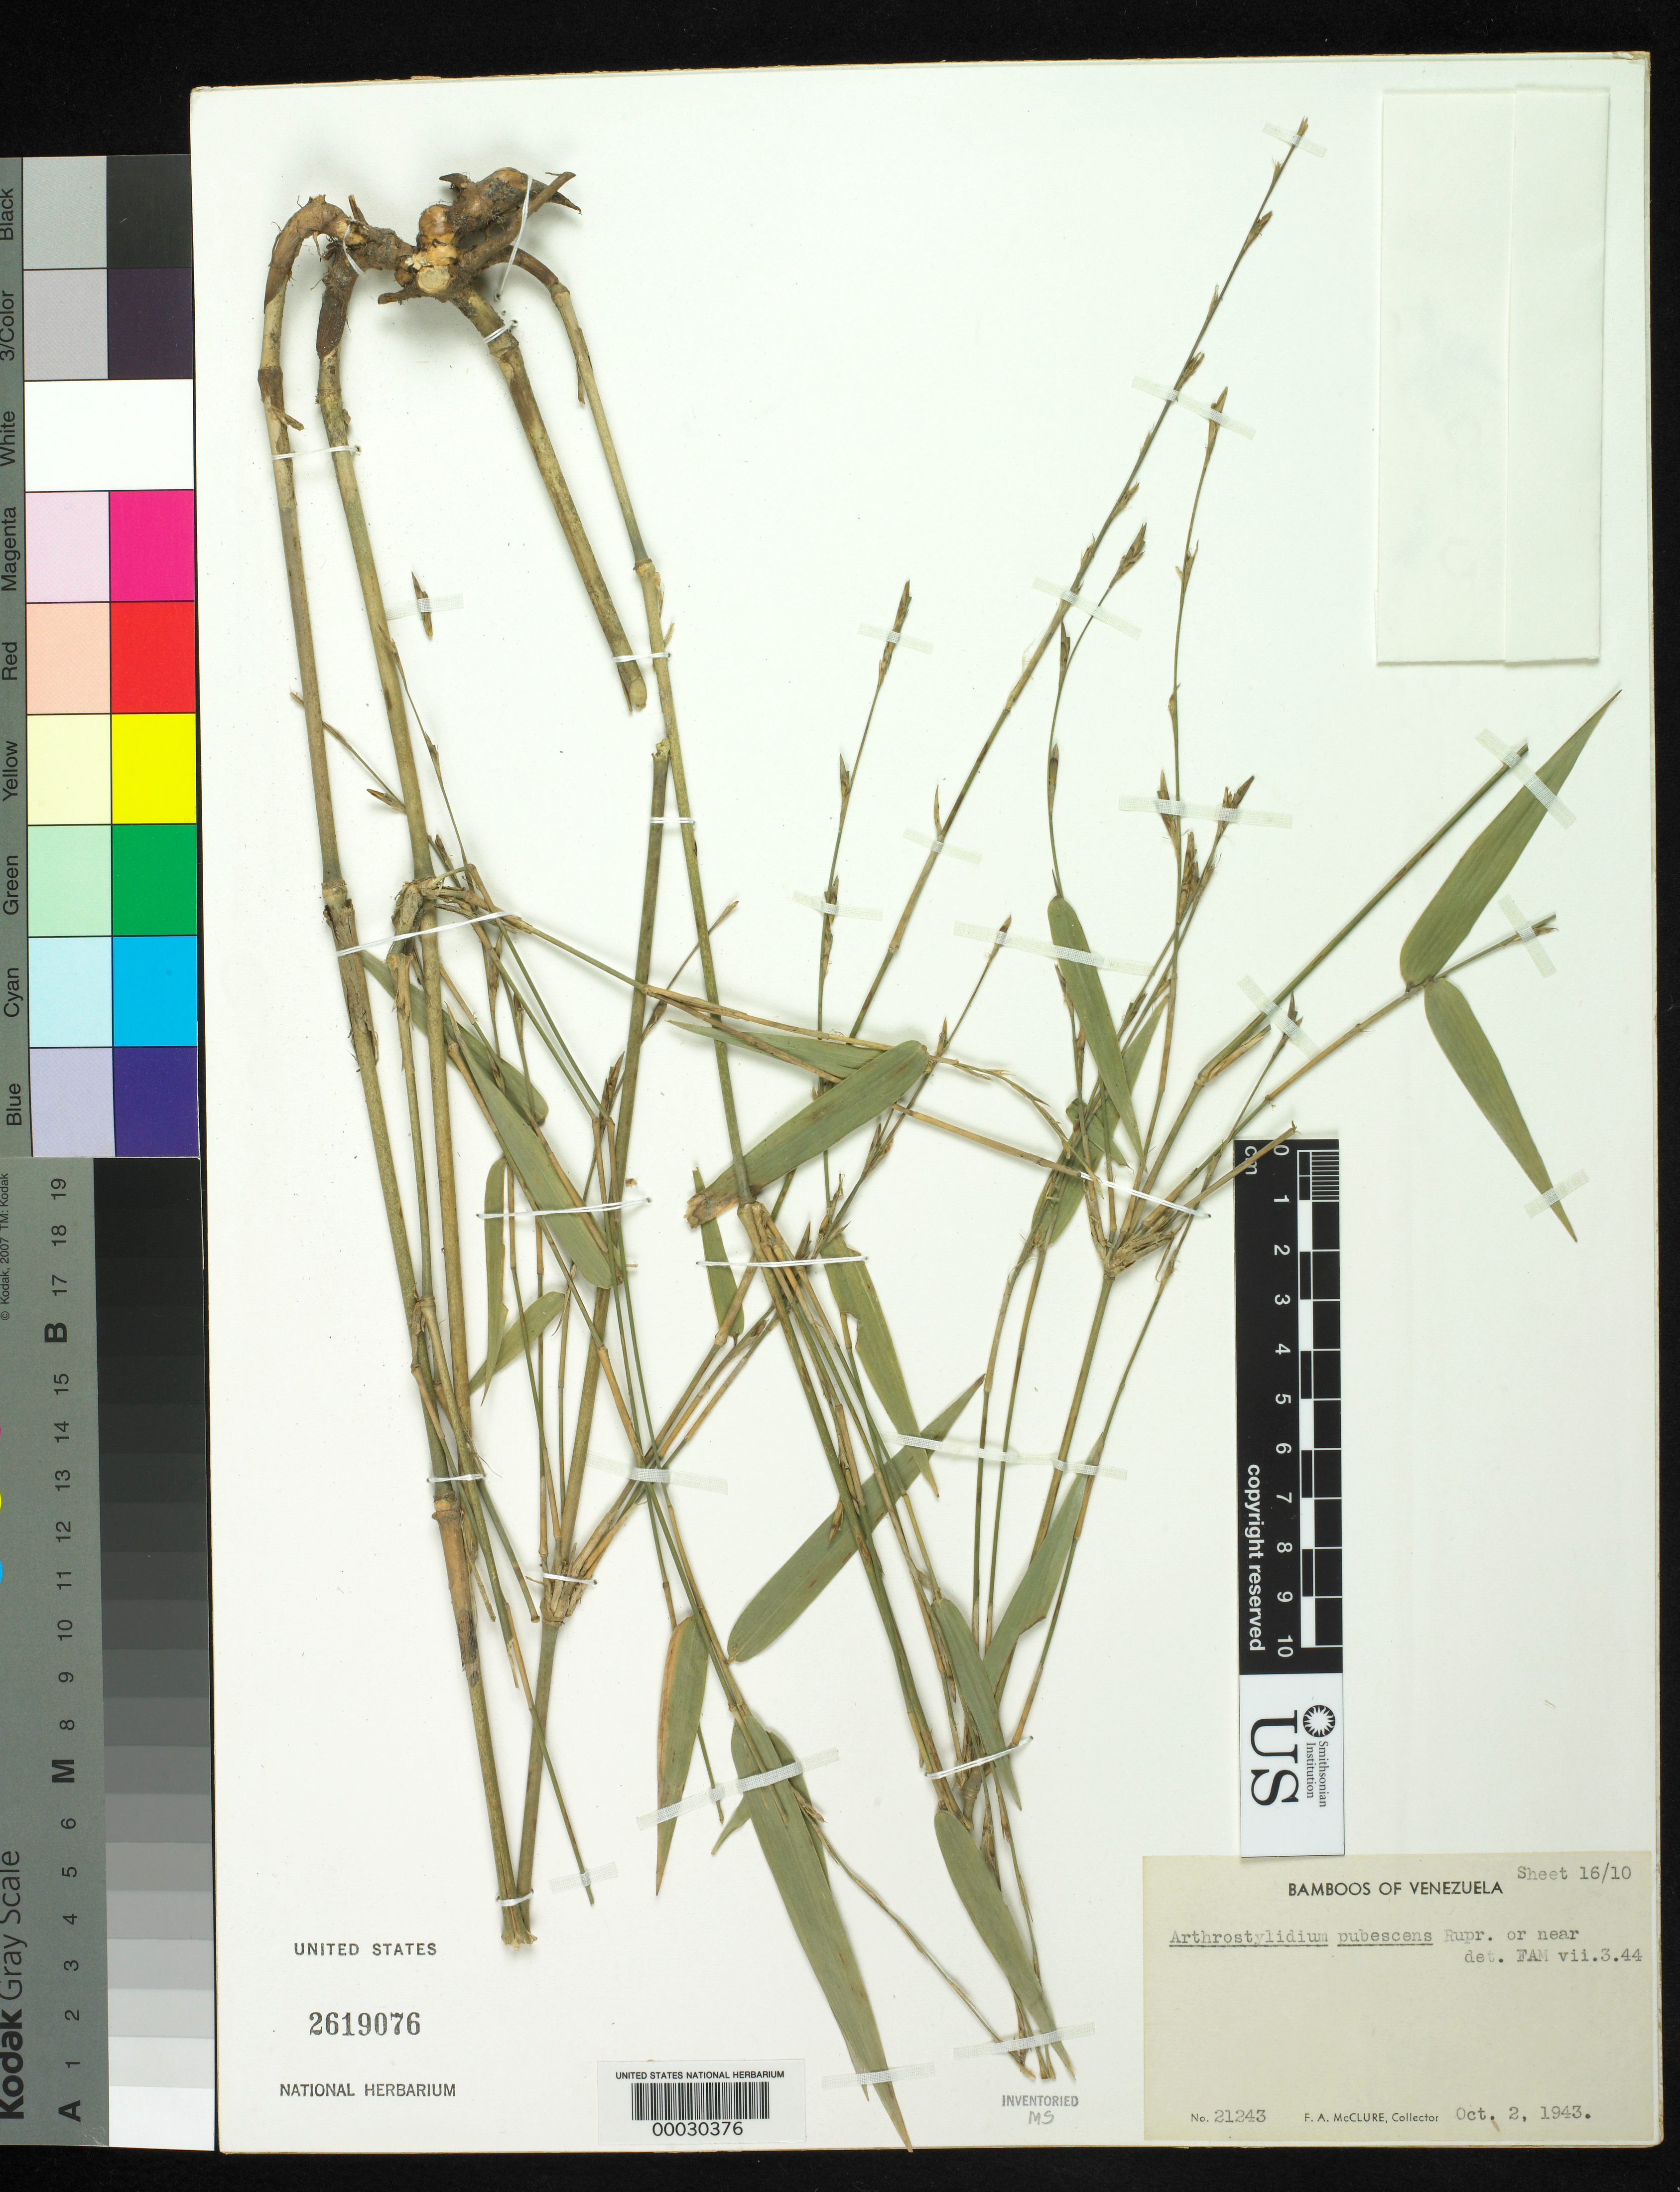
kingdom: Plantae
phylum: Tracheophyta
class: Liliopsida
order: Poales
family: Poaceae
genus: Arthrostylidium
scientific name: Arthrostylidium pubescens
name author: Rupr.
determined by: Judziewicz, E. J.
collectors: F. A. McClure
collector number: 21243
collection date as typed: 02 Oct 1943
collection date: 1943-10-02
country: Venezuela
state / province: Miranda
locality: El avila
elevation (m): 1700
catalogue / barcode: US 2619076